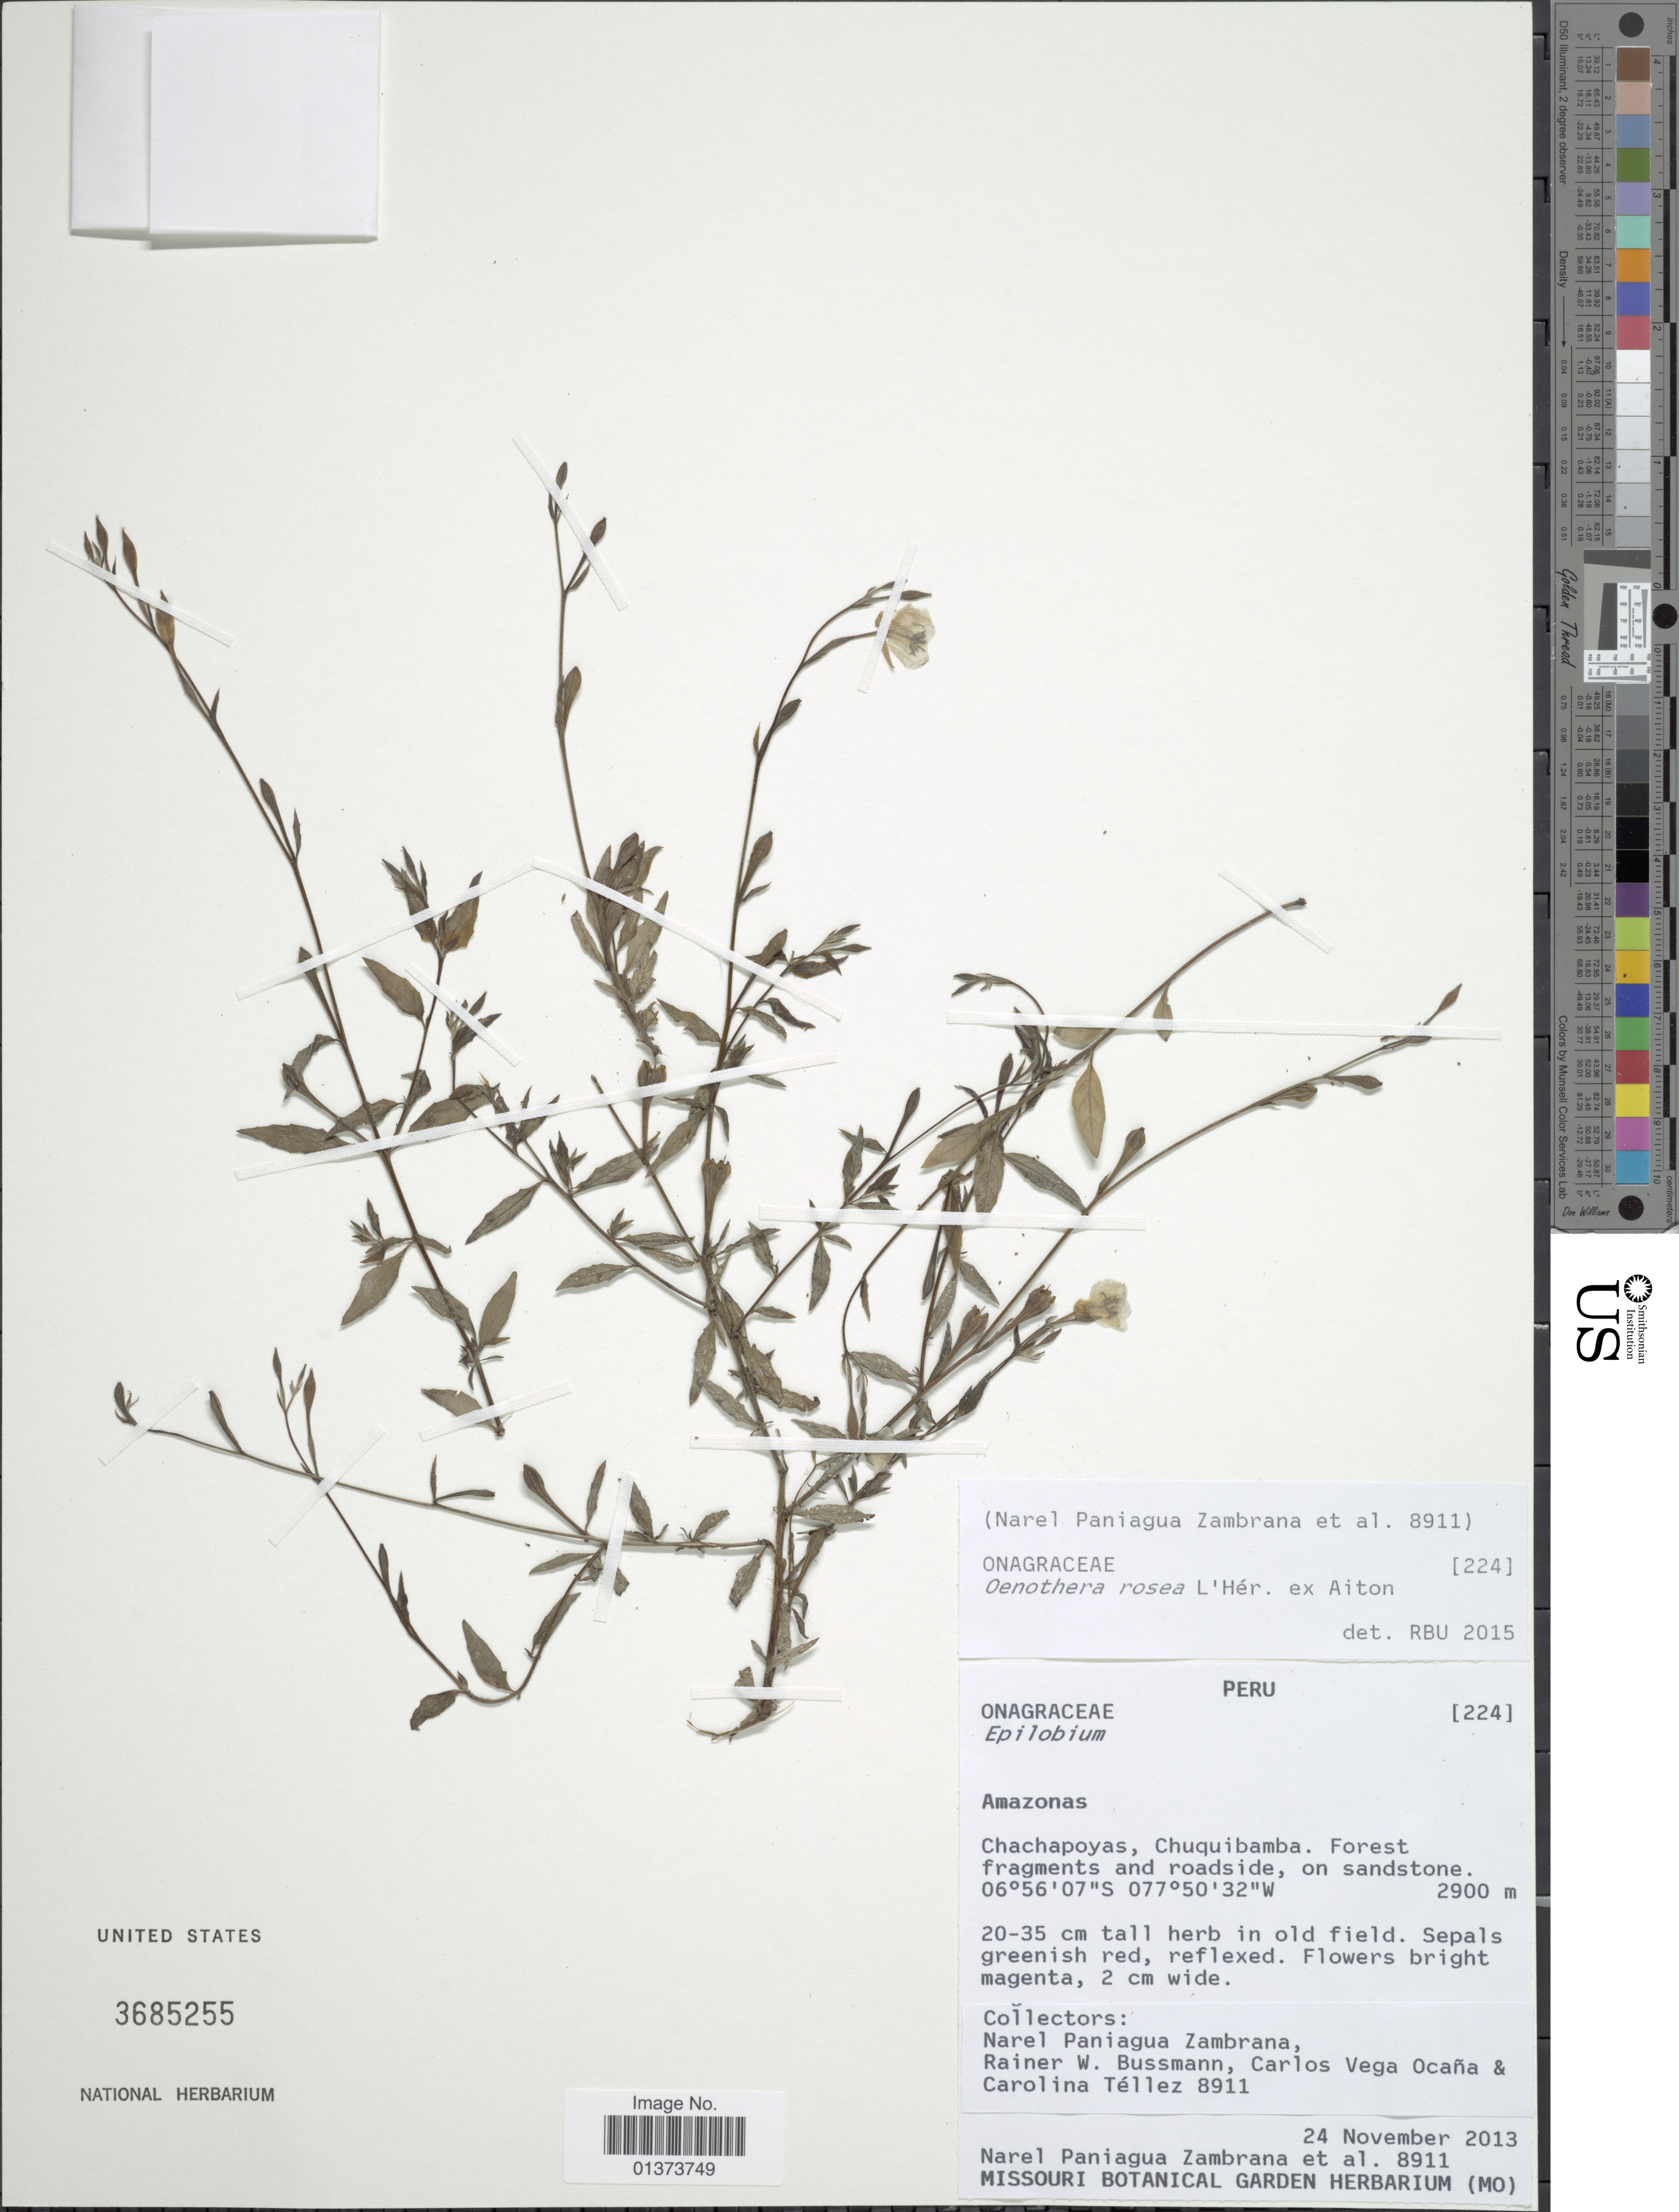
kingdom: Plantae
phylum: Tracheophyta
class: Magnoliopsida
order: Myrtales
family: Onagraceae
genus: Oenothera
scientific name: Oenothera rosea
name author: L'Hér. ex Aiton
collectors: N. Paniagua Zambrana & et al.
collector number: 8911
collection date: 2013-11-24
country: Peru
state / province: Amazonas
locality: Chachapoyas, Chuquibamba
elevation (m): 2900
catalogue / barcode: US 3685255